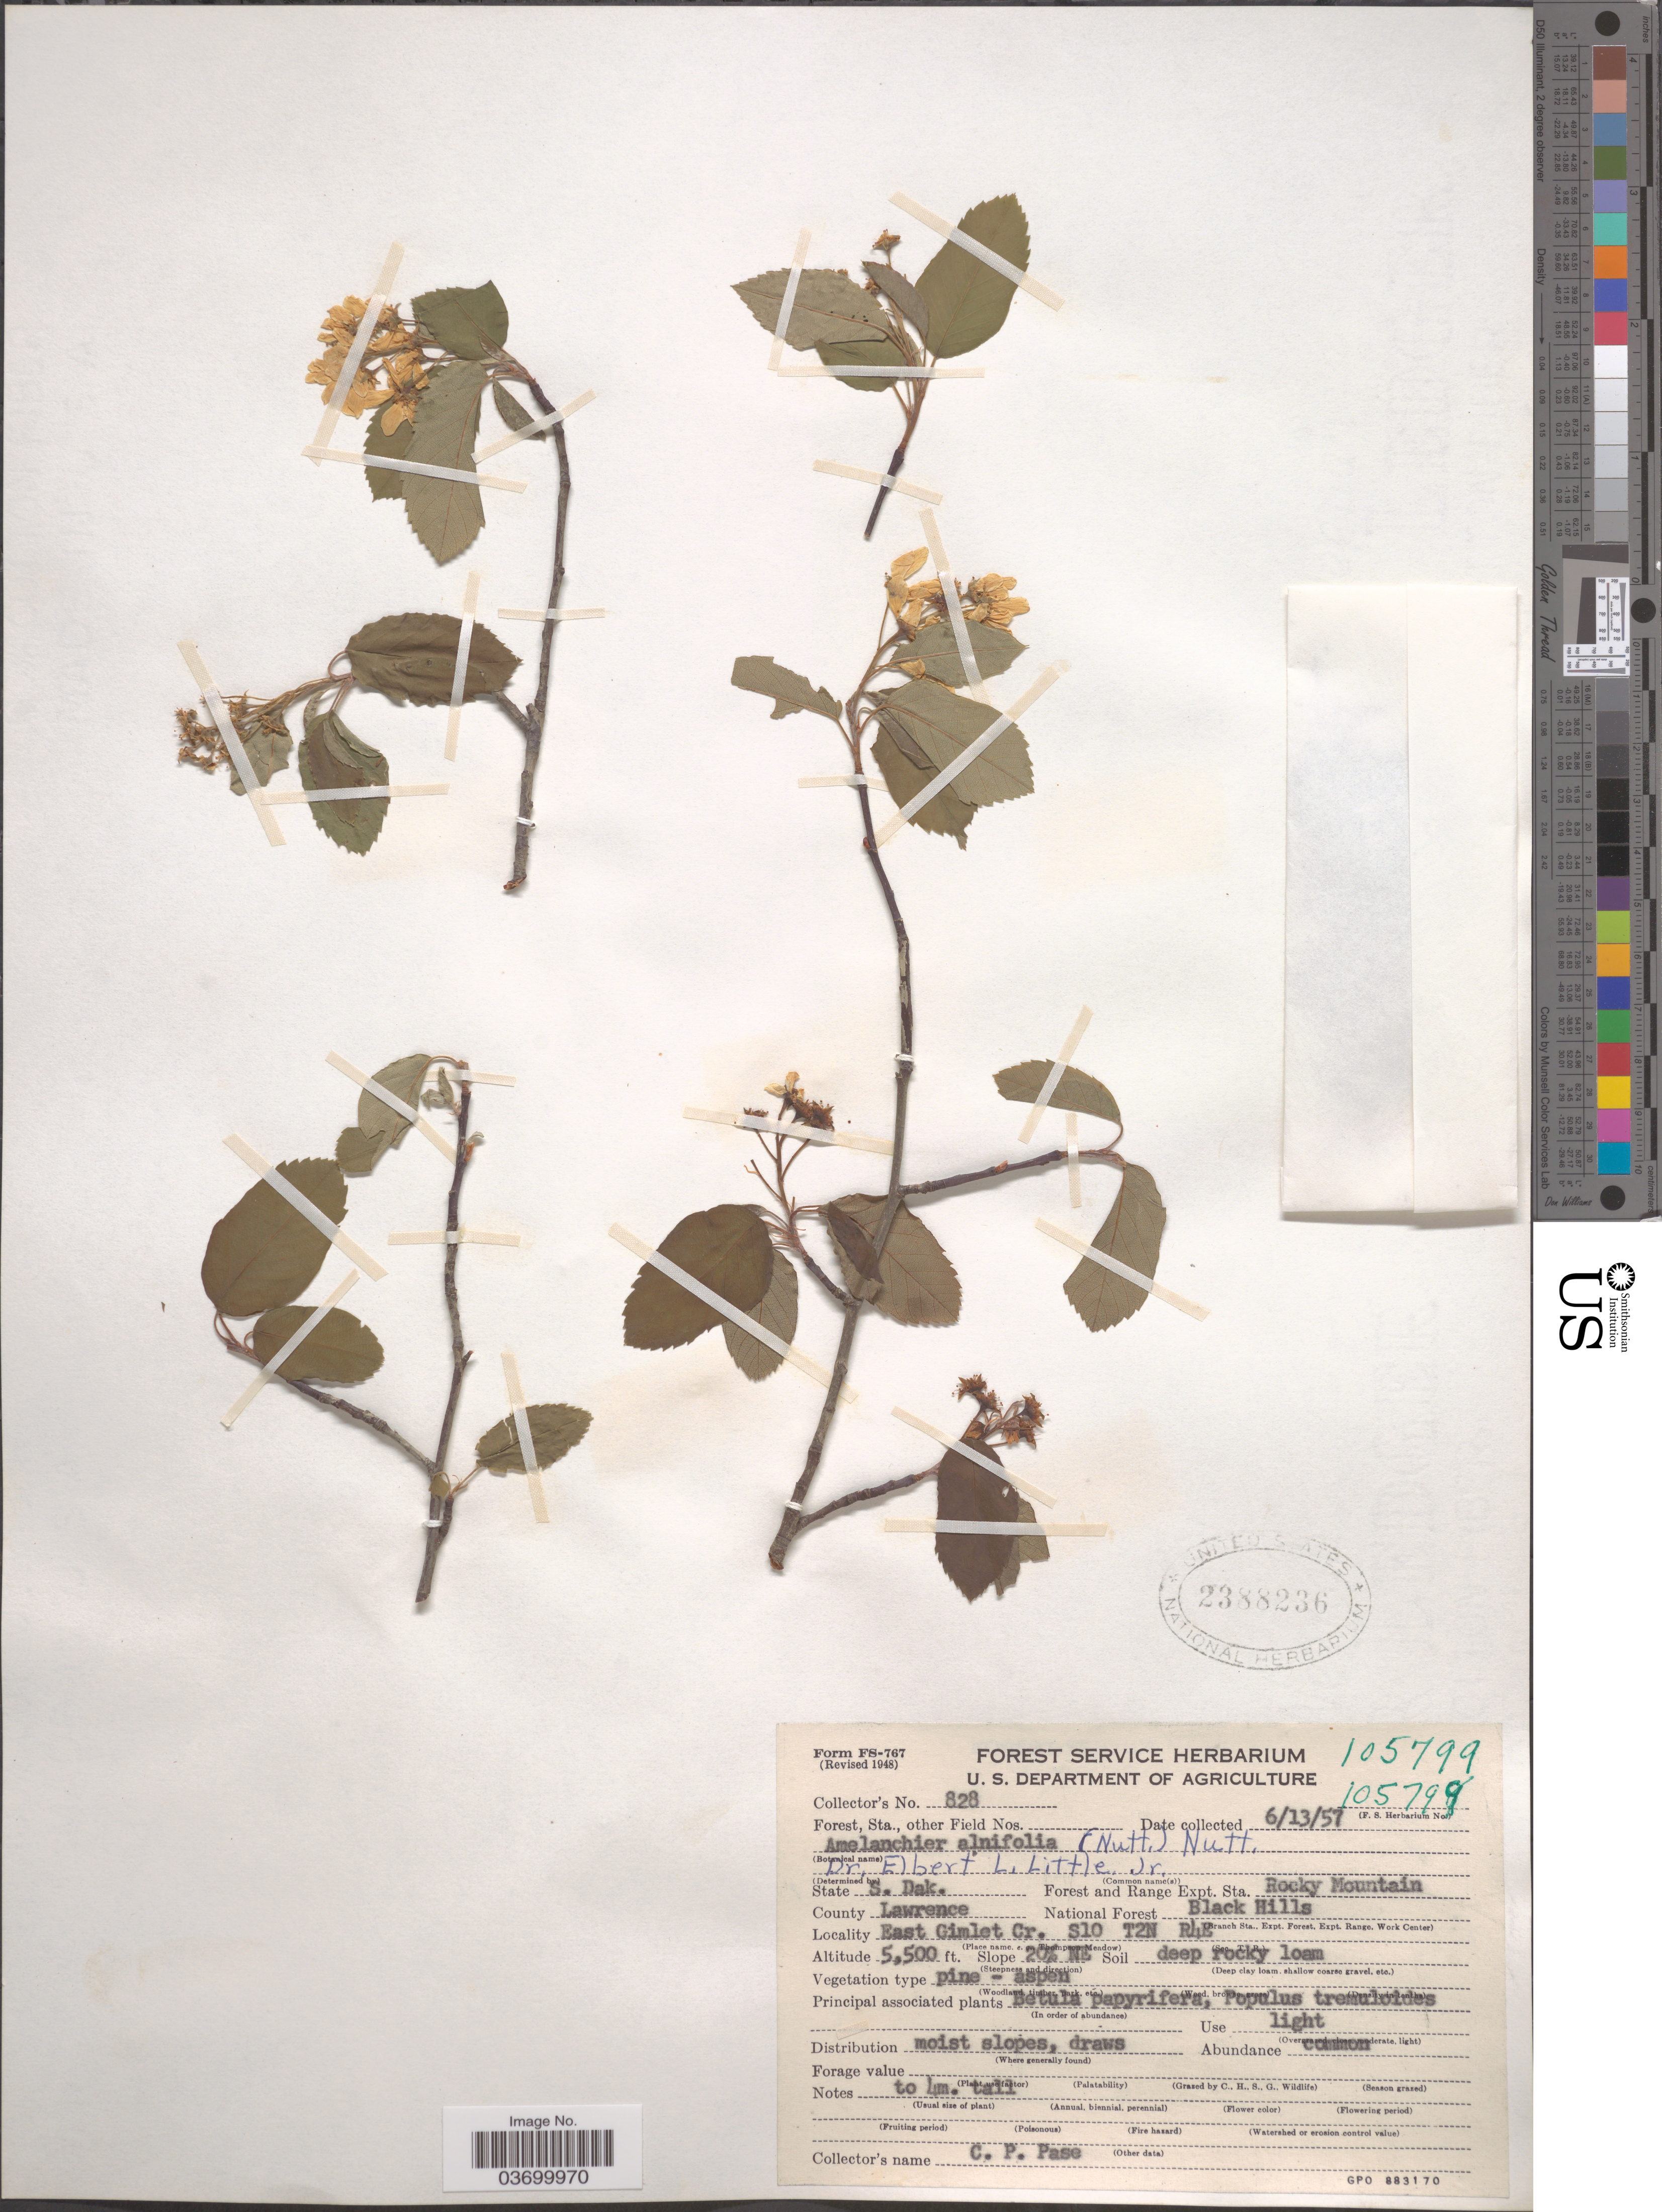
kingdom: Plantae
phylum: Tracheophyta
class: Magnoliopsida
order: Rosales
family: Rosaceae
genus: Amelanchier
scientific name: Amelanchier alnifolia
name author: (Nutt.) Nutt. ex M. Roem.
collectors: C. P. Pase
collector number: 828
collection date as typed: Transcribed d/m/y: 13/6/57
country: United States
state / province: South Dakota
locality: Forest and Range Expt. Sta. Rocky Mountain. County Lawrence. National Forest Black Hills. East Gimlet Cr. S10 T2N R4E.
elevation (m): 1676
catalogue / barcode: US 2388236